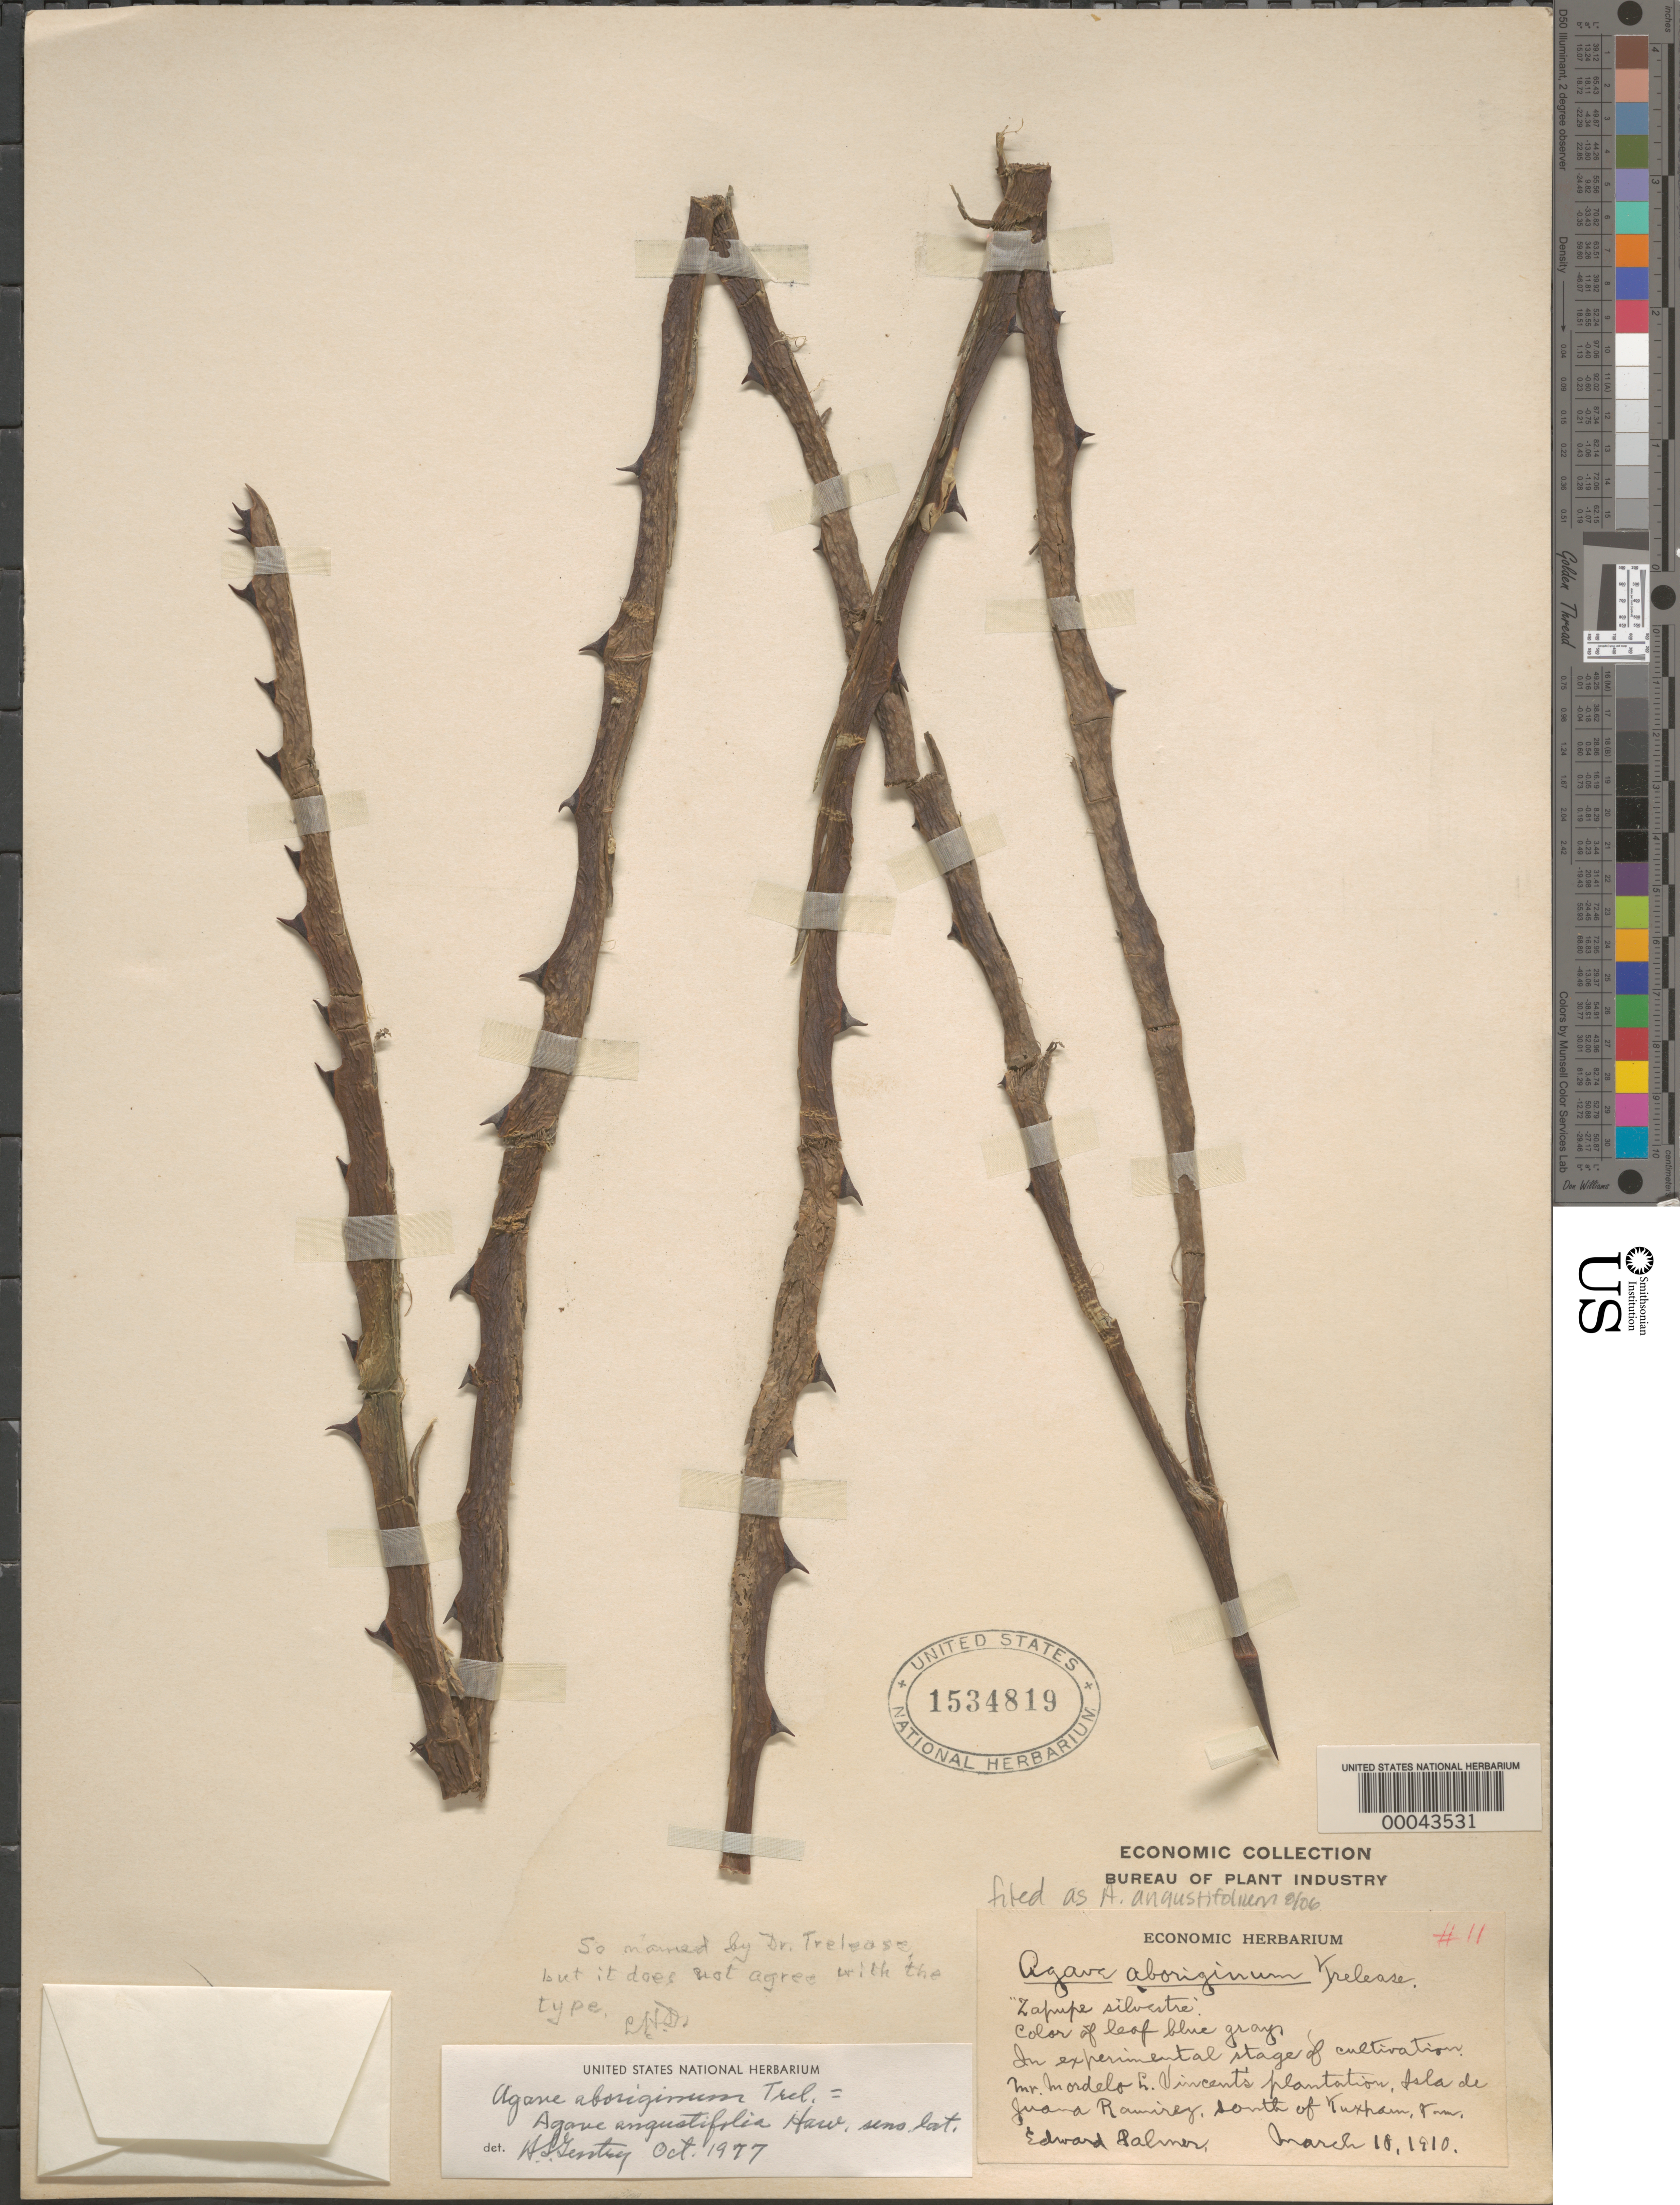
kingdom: Plantae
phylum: Tracheophyta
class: Liliopsida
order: Asparagales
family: Asparagaceae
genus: Agave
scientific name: Agave angustifolia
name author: Haw.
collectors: E. Palmer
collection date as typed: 10 Mar 1910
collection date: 1910-03-10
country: Mexico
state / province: Veracruz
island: Juana Ramirez Island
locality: Mr. merdelo l. vincent's plantation, isla de juana ramirez, S of [tampico?]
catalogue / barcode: US 1534819